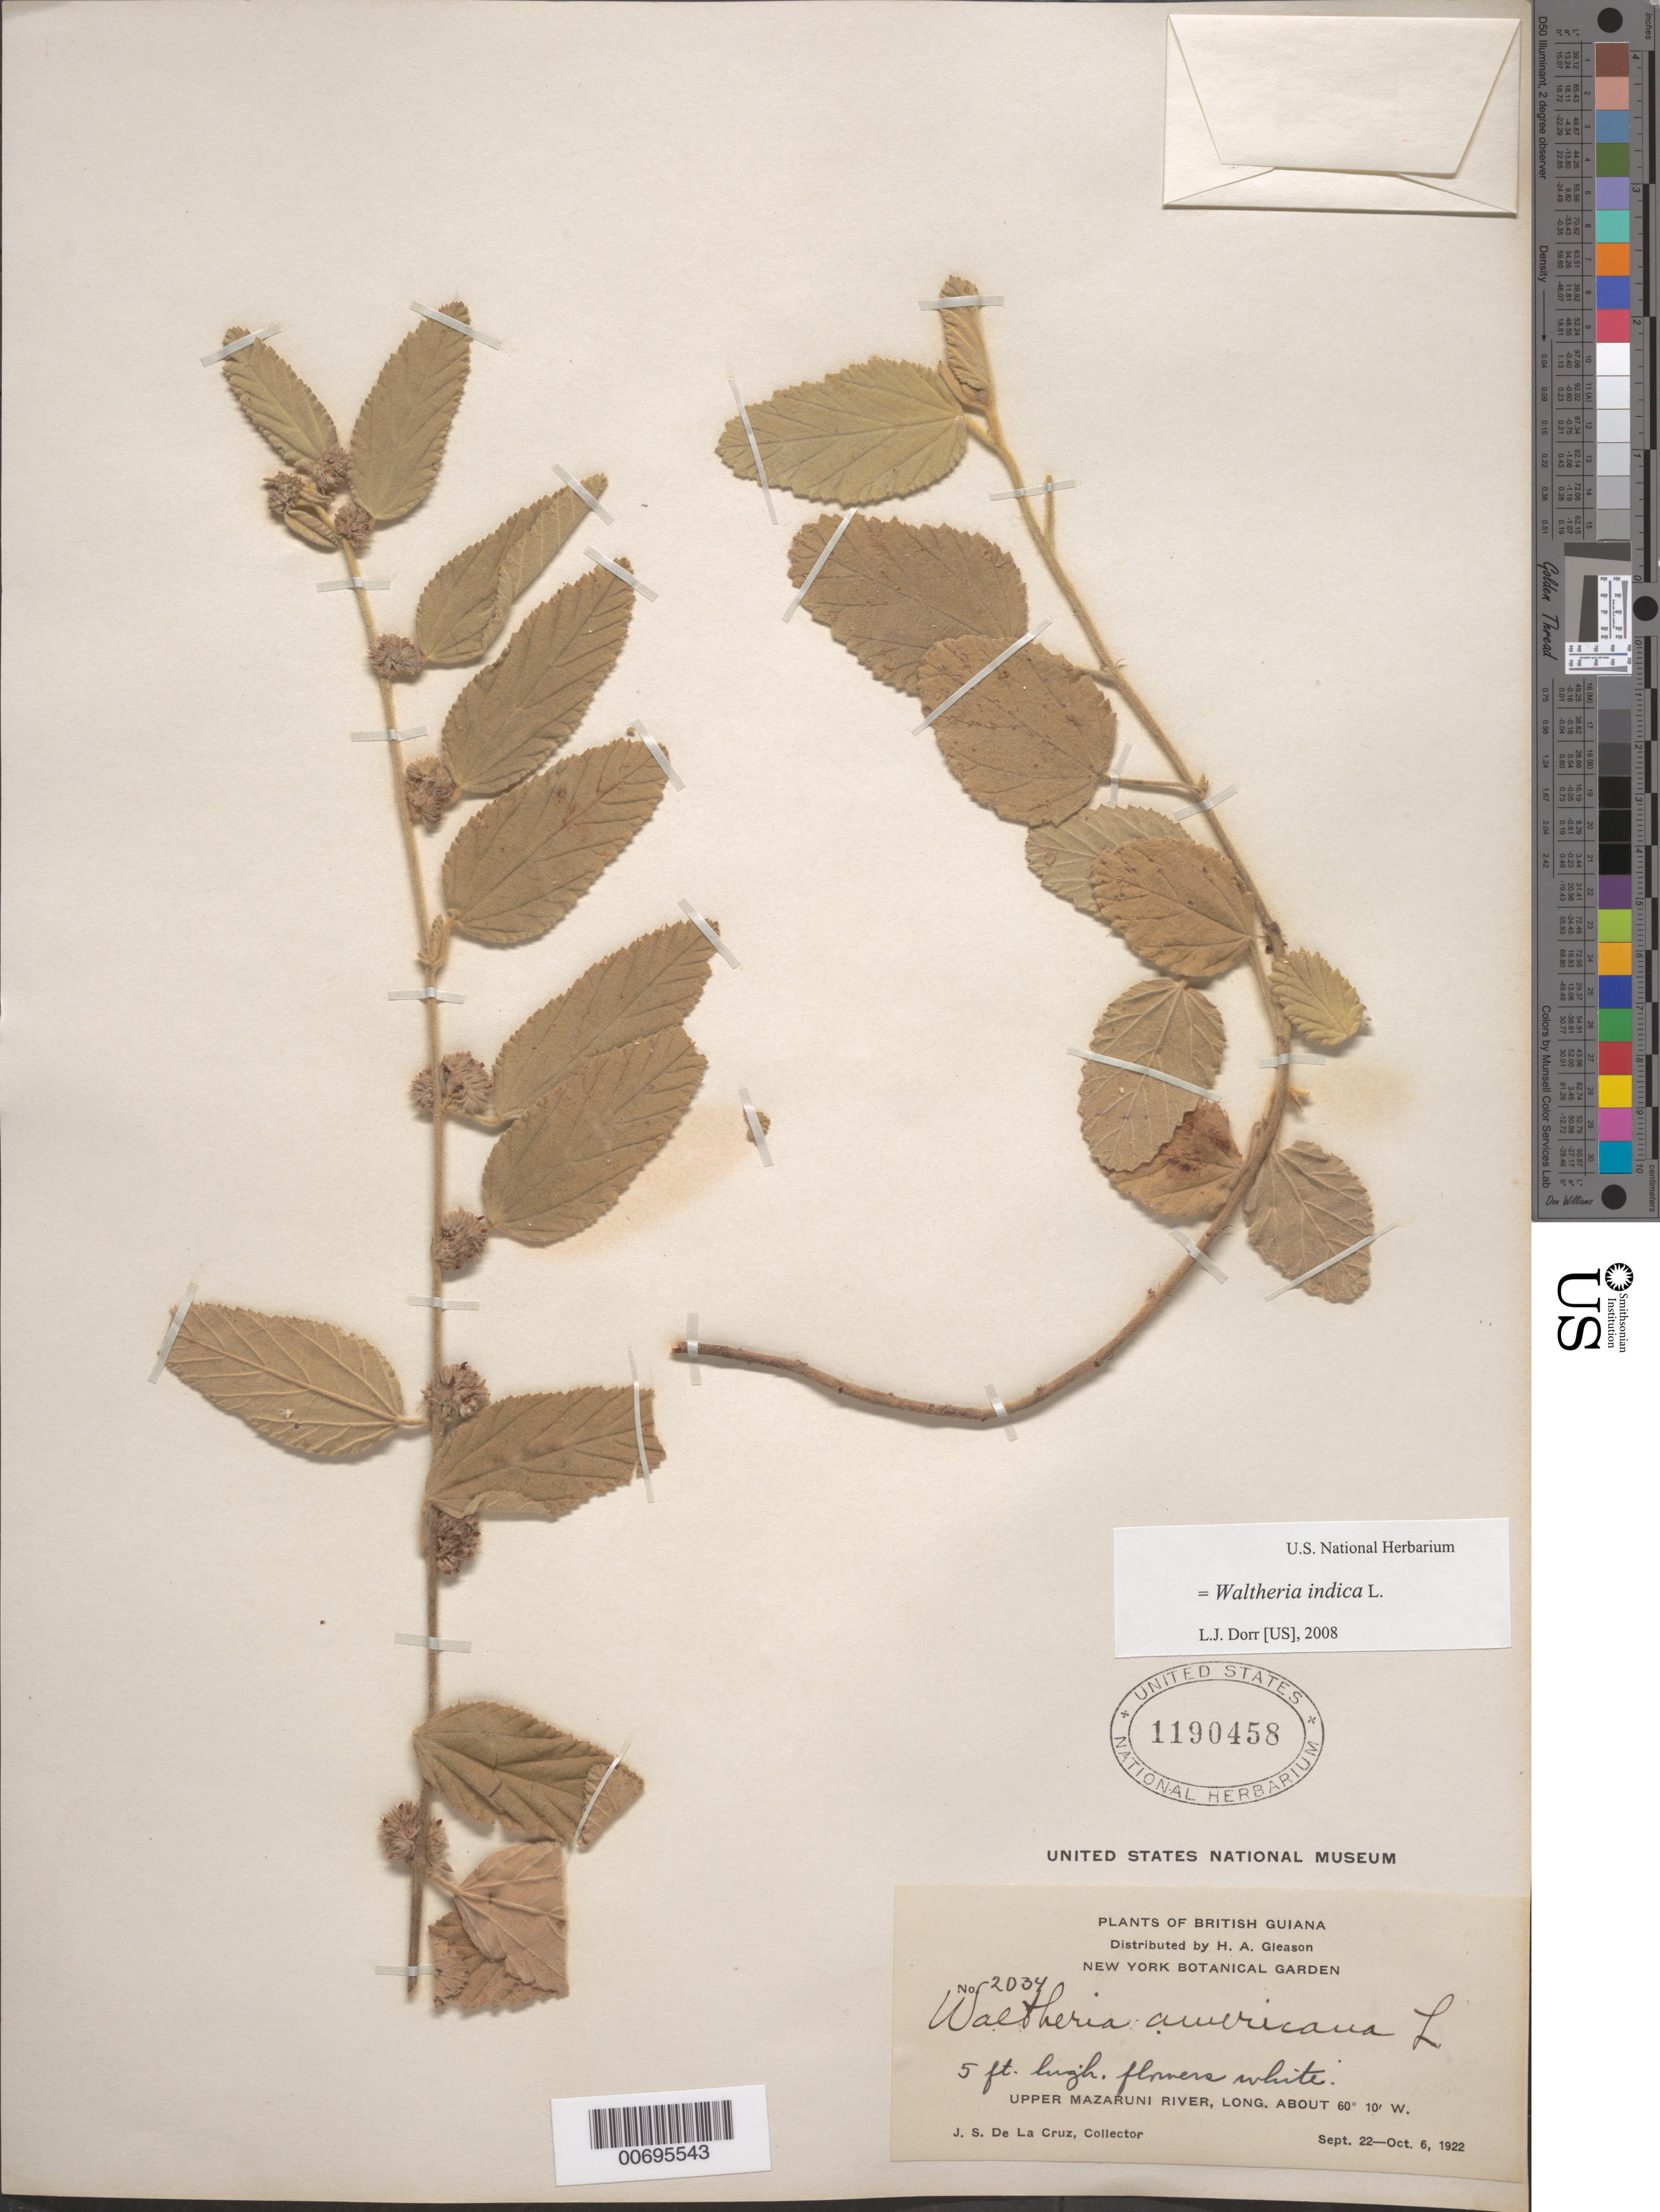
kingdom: Plantae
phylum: Tracheophyta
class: Magnoliopsida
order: Malvales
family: Malvaceae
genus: Waltheria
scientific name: Waltheria indica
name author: L.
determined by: Dorr, L. J., (BOT), Smithsonian Institution - National Museum of Natural History (UNITED STATES)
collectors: J. S. de la Cruz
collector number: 2034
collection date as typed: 22-Sep-22 to 6-Oct-22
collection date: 1922-09-22/1922-10-06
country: Guyana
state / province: Cuyuni-Mazaruni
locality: Upper Mazaruni R.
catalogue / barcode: US 1190458